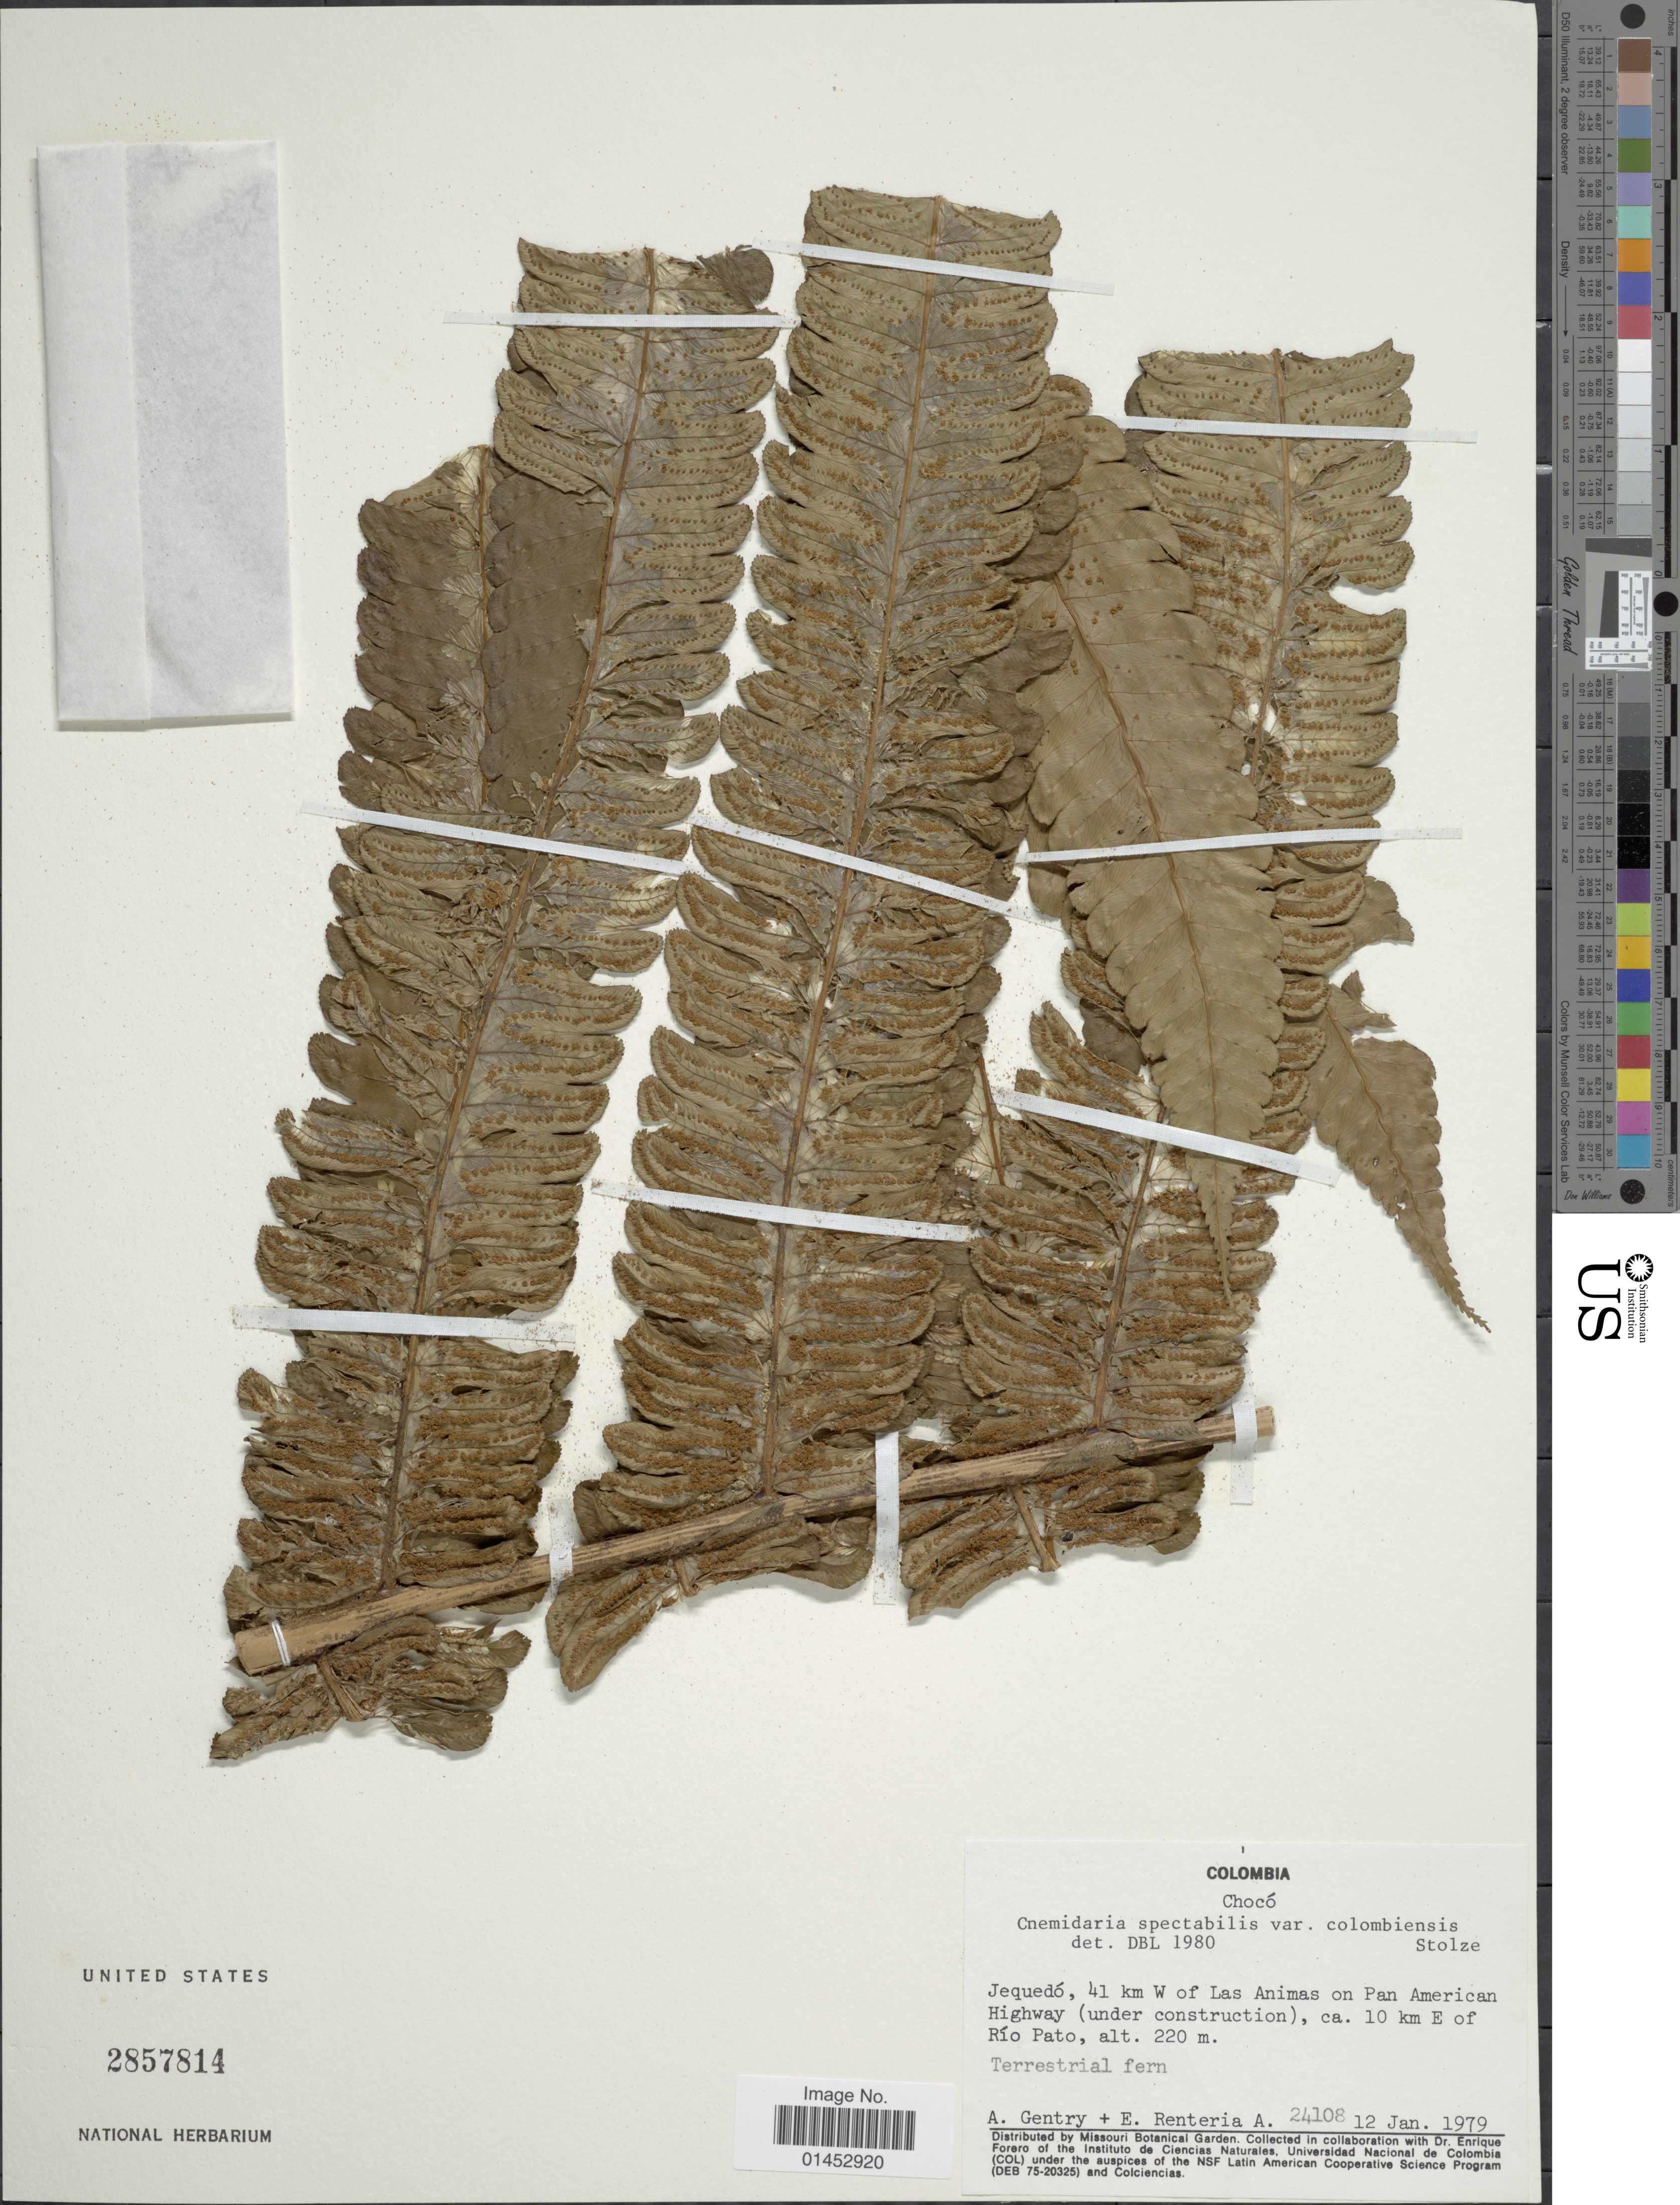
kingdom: Plantae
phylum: Tracheophyta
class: Polypodiopsida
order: Cyatheales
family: Cyatheaceae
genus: Cyathea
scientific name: Cyathea spectabilis var. colombiana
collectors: A. H. Gentry & E. Renteria A.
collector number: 24108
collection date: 1979-01-12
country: Colombia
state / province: Chocó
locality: Jequedo, 41 km W of Las Animas on Pan American Highway (under construction), ca 10 km E of Río Pato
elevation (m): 220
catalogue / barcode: US 2857814